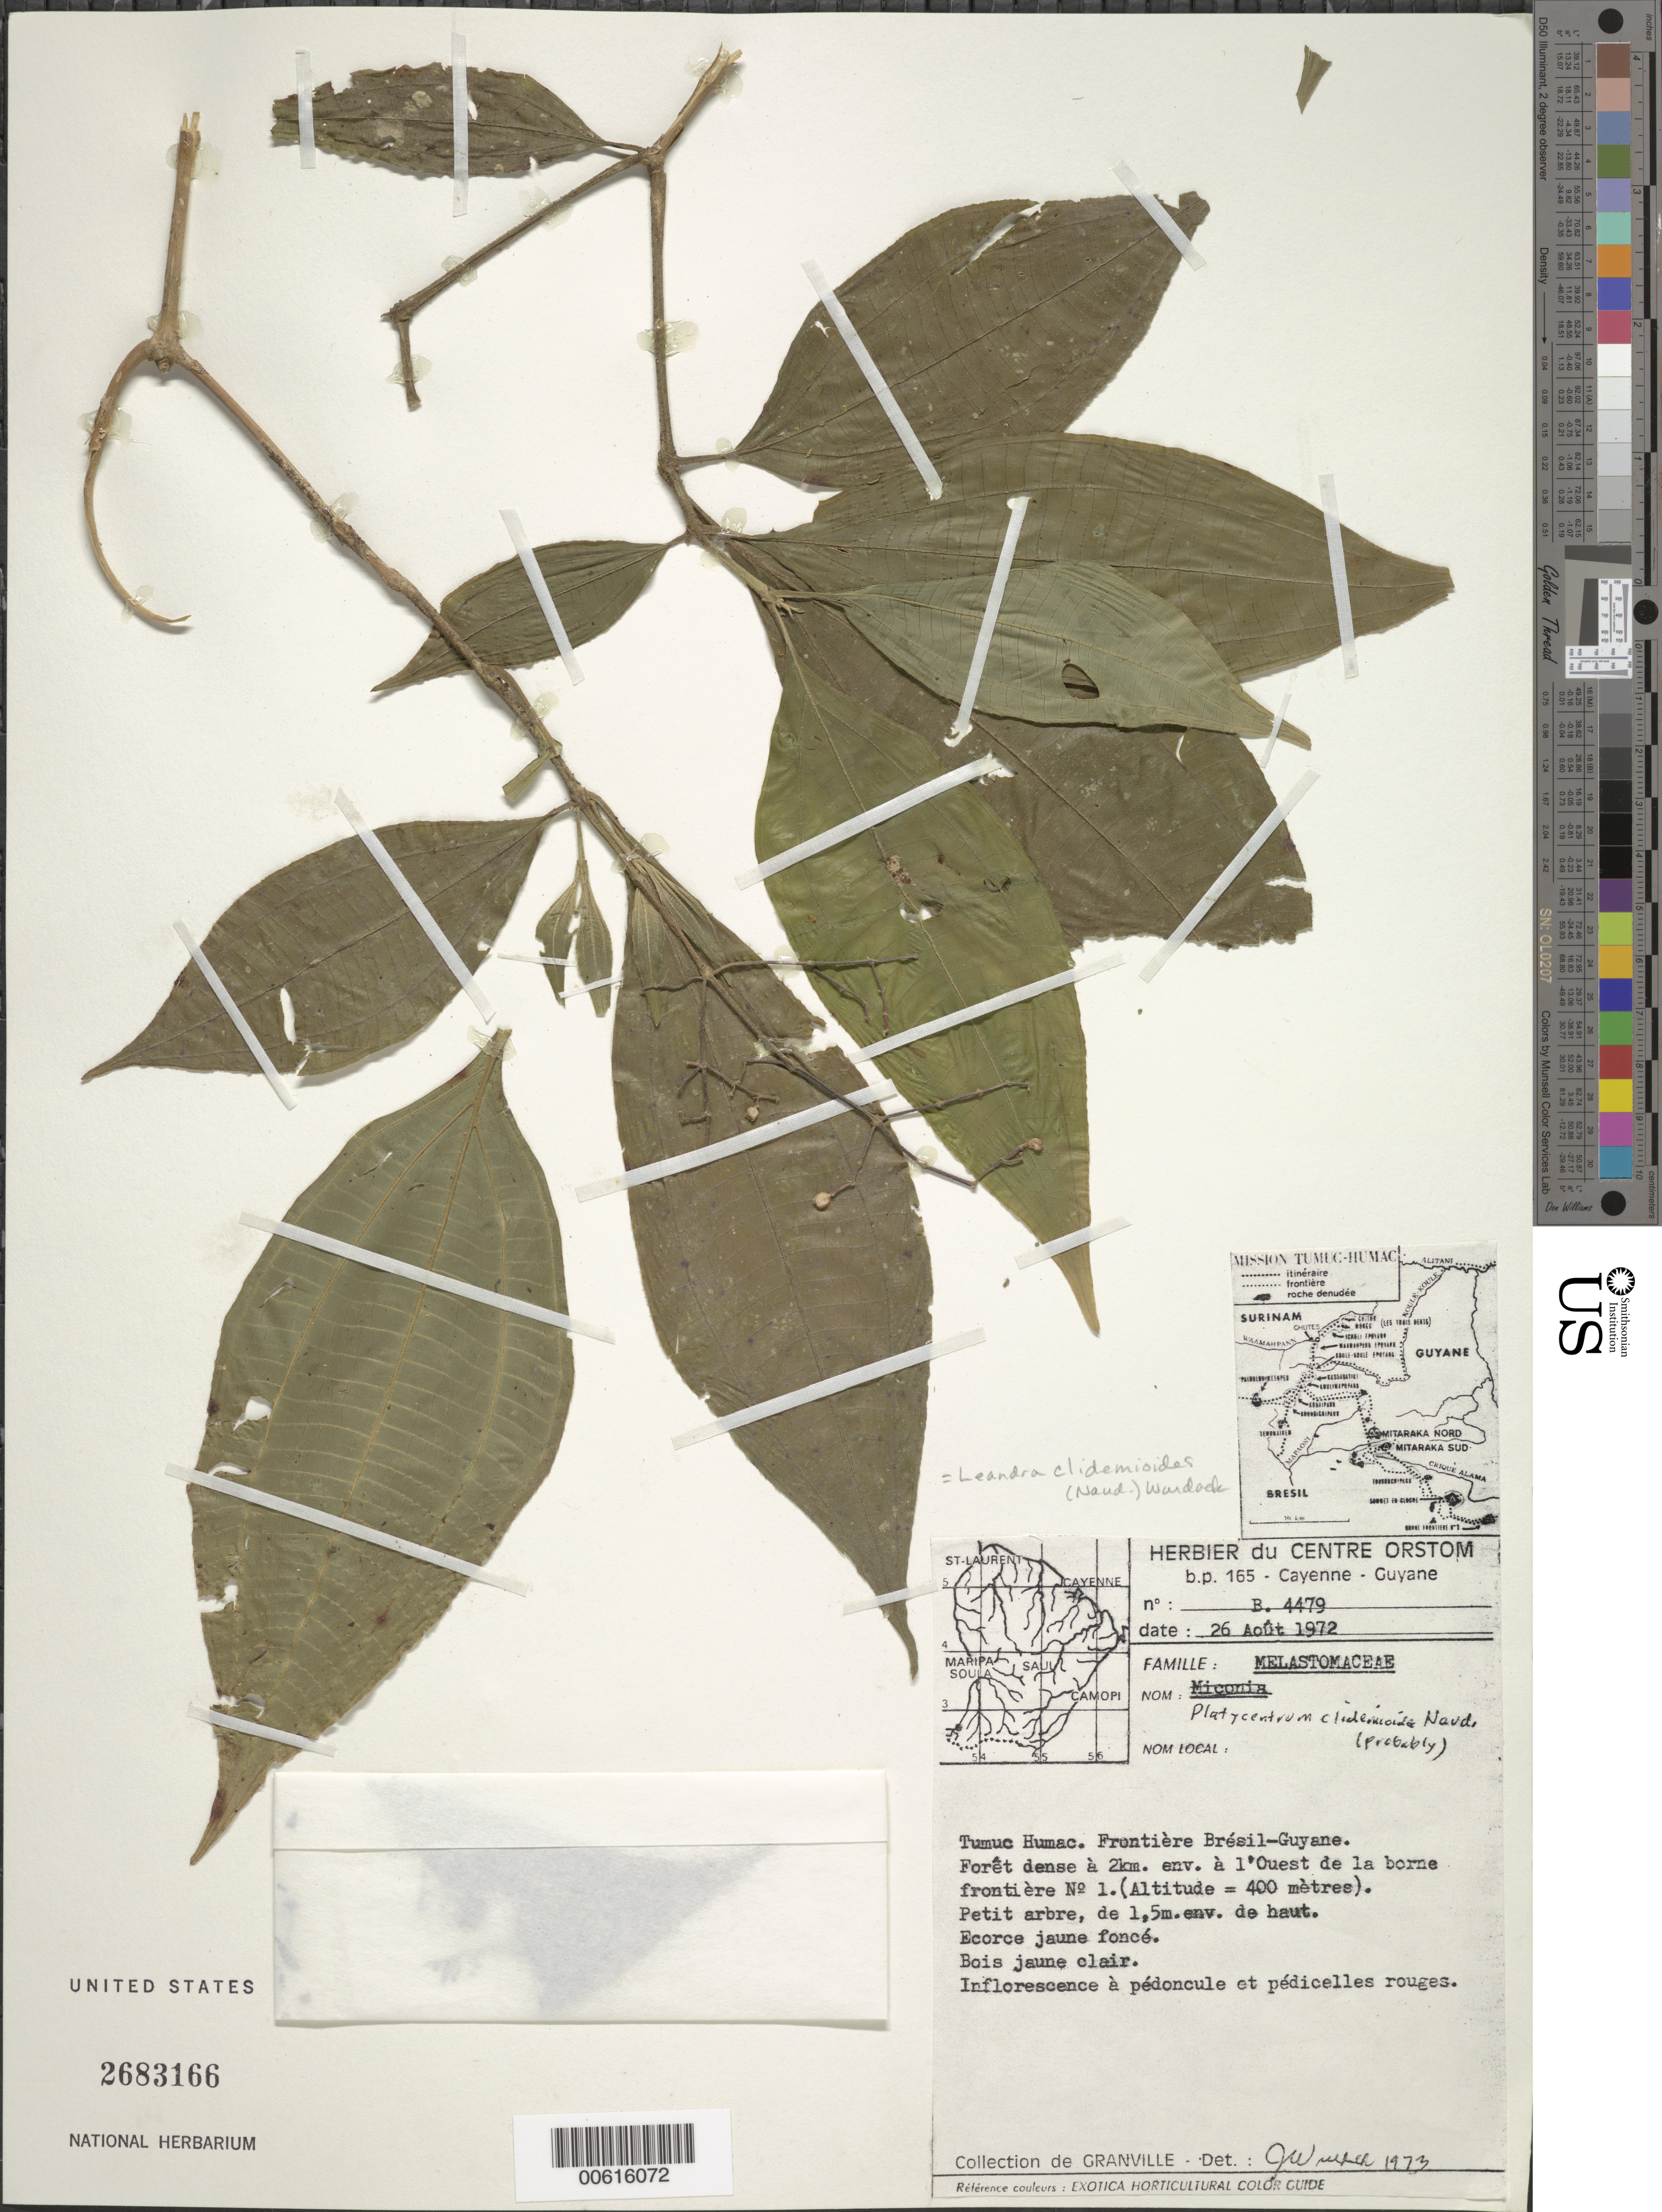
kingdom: Plantae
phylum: Tracheophyta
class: Magnoliopsida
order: Myrtales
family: Melastomataceae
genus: Leandra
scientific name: Leandra clidemioides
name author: (Naudin) Wurdack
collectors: J.-J. de Granville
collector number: B 4479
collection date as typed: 26-Aug-72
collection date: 1972-08-26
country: French Guiana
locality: Tumuc-Humac, Frontière Brésil-Guyane; 2 km env a l'Ouest de la borne frontiere No.1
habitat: Foret dense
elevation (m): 400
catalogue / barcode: US 2683166